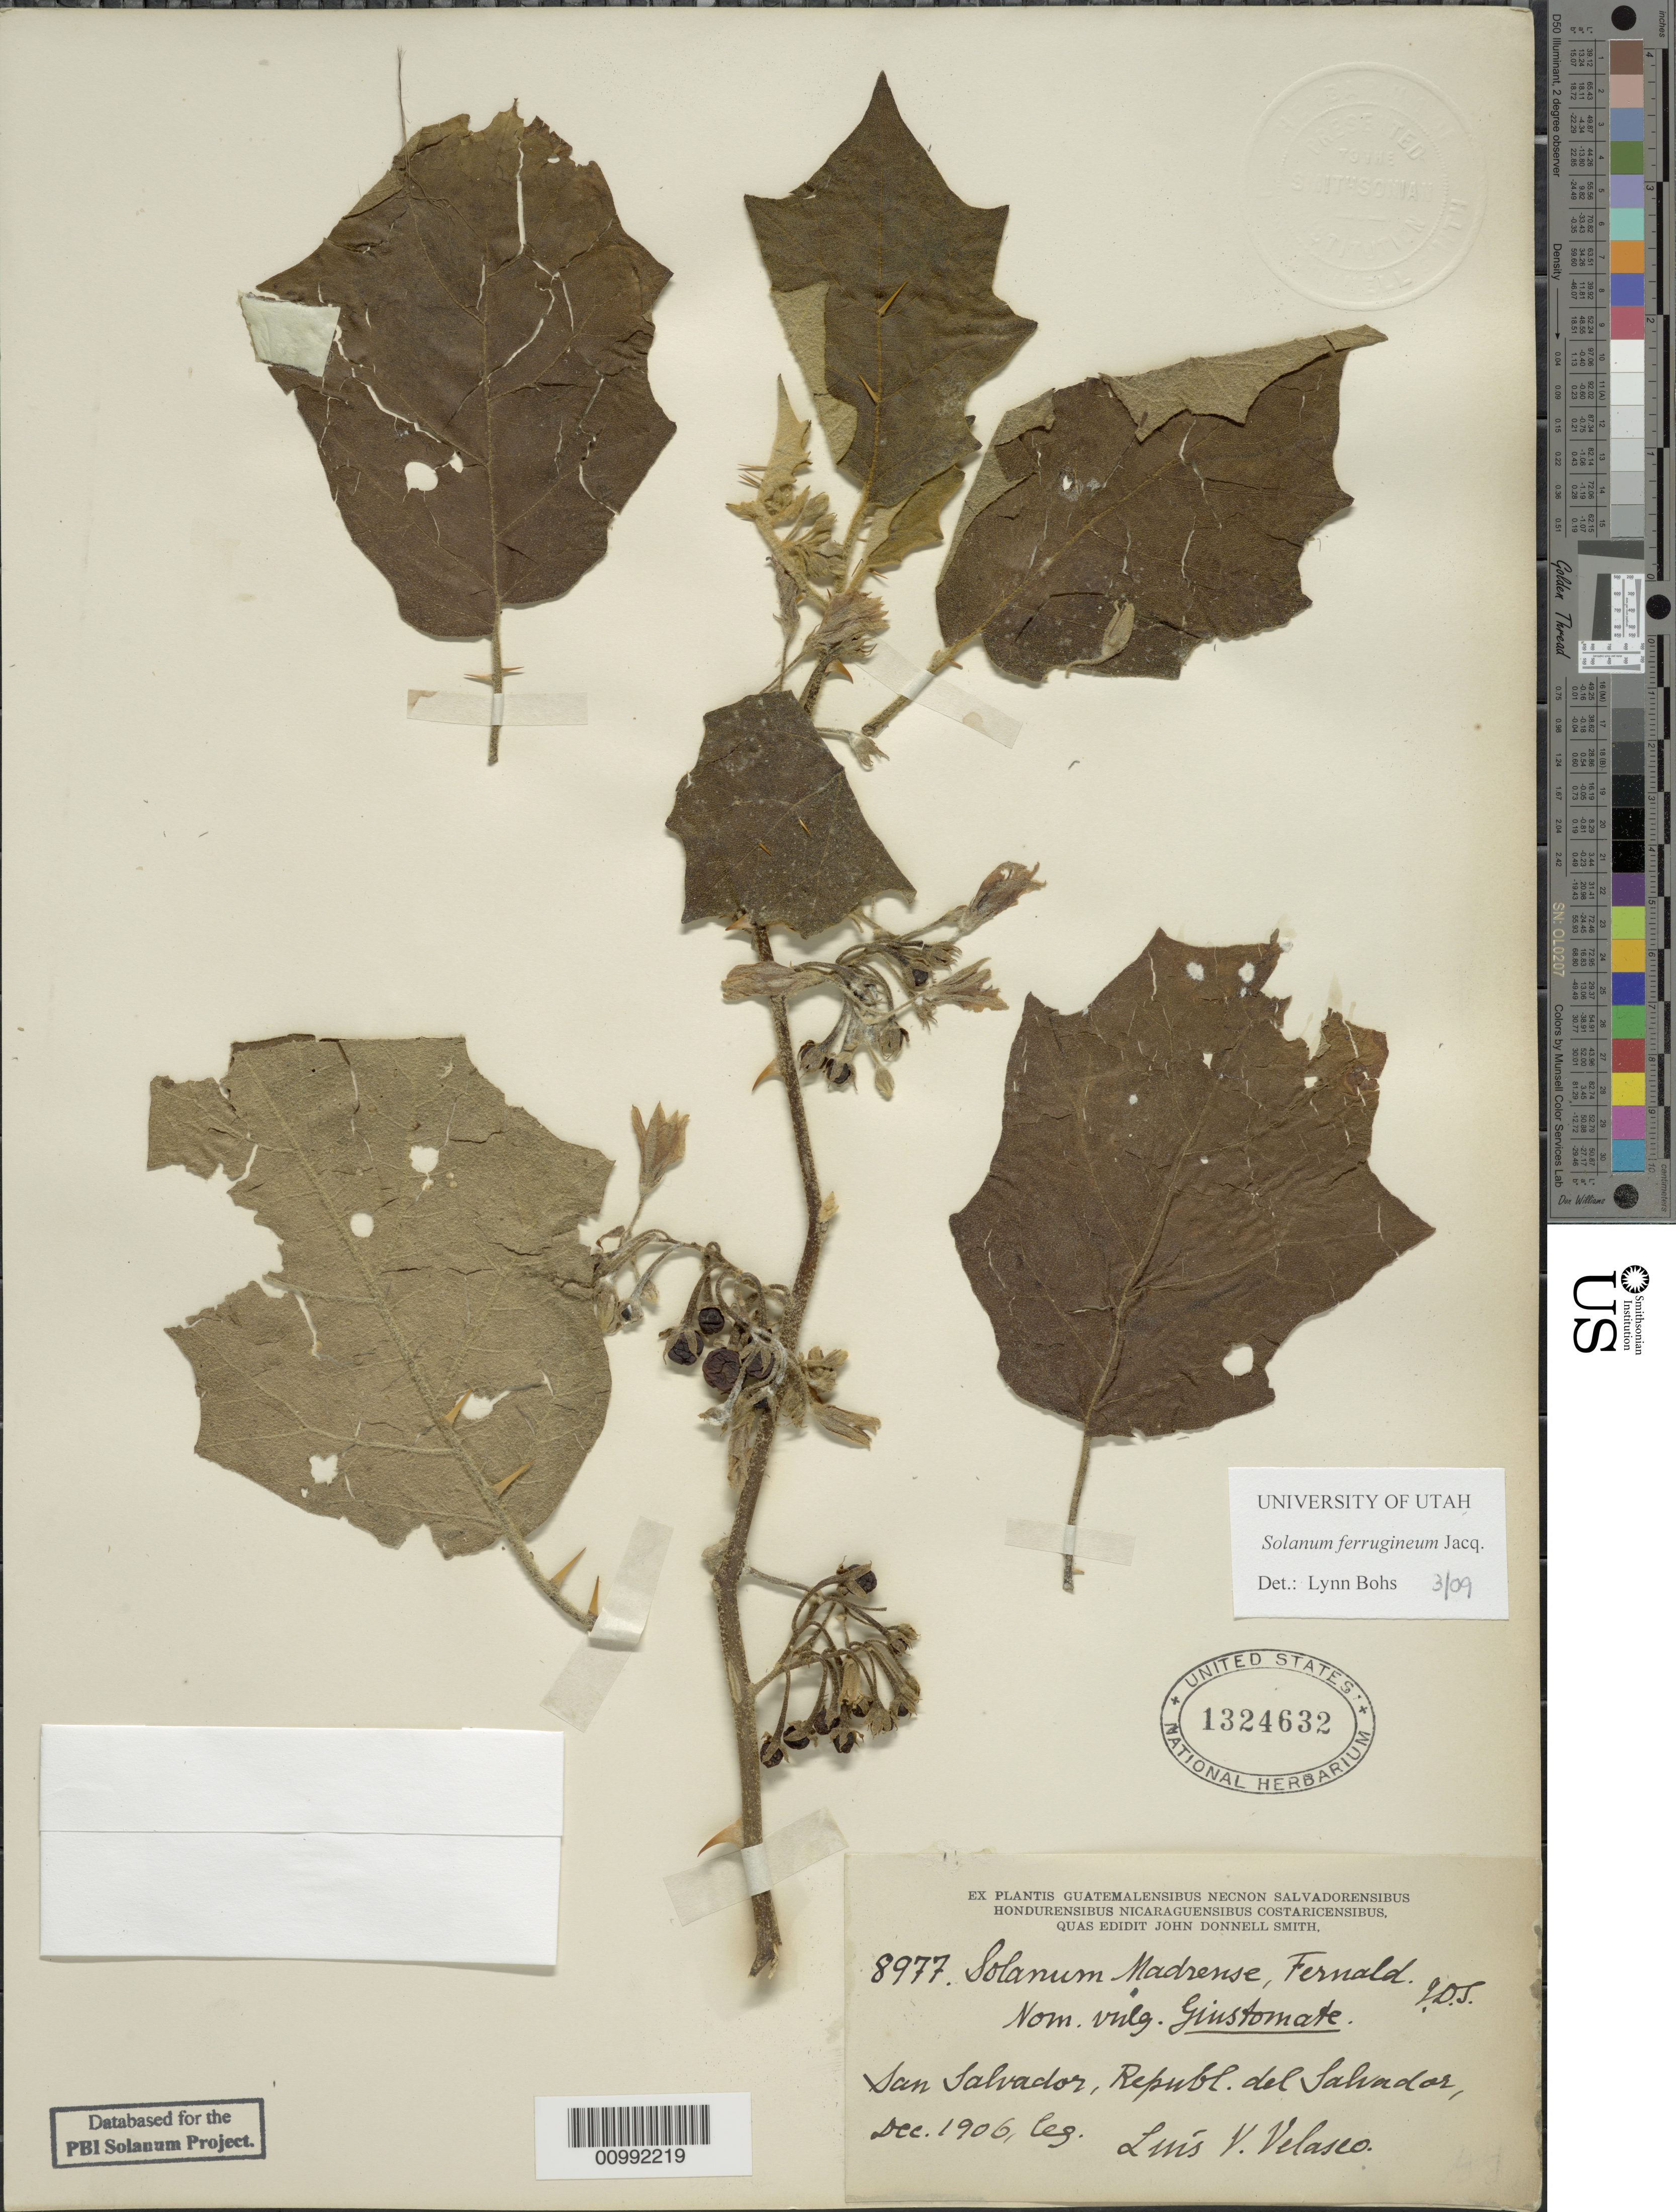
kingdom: Plantae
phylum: Tracheophyta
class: Magnoliopsida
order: Solanales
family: Solanaceae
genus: Solanum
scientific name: Solanum ferrugineum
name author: Jacq.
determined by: Bohs, L. A.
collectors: L. Velasco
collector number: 8977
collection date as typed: Dec 1906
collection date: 1906-12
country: El Salvador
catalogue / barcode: US 1324632